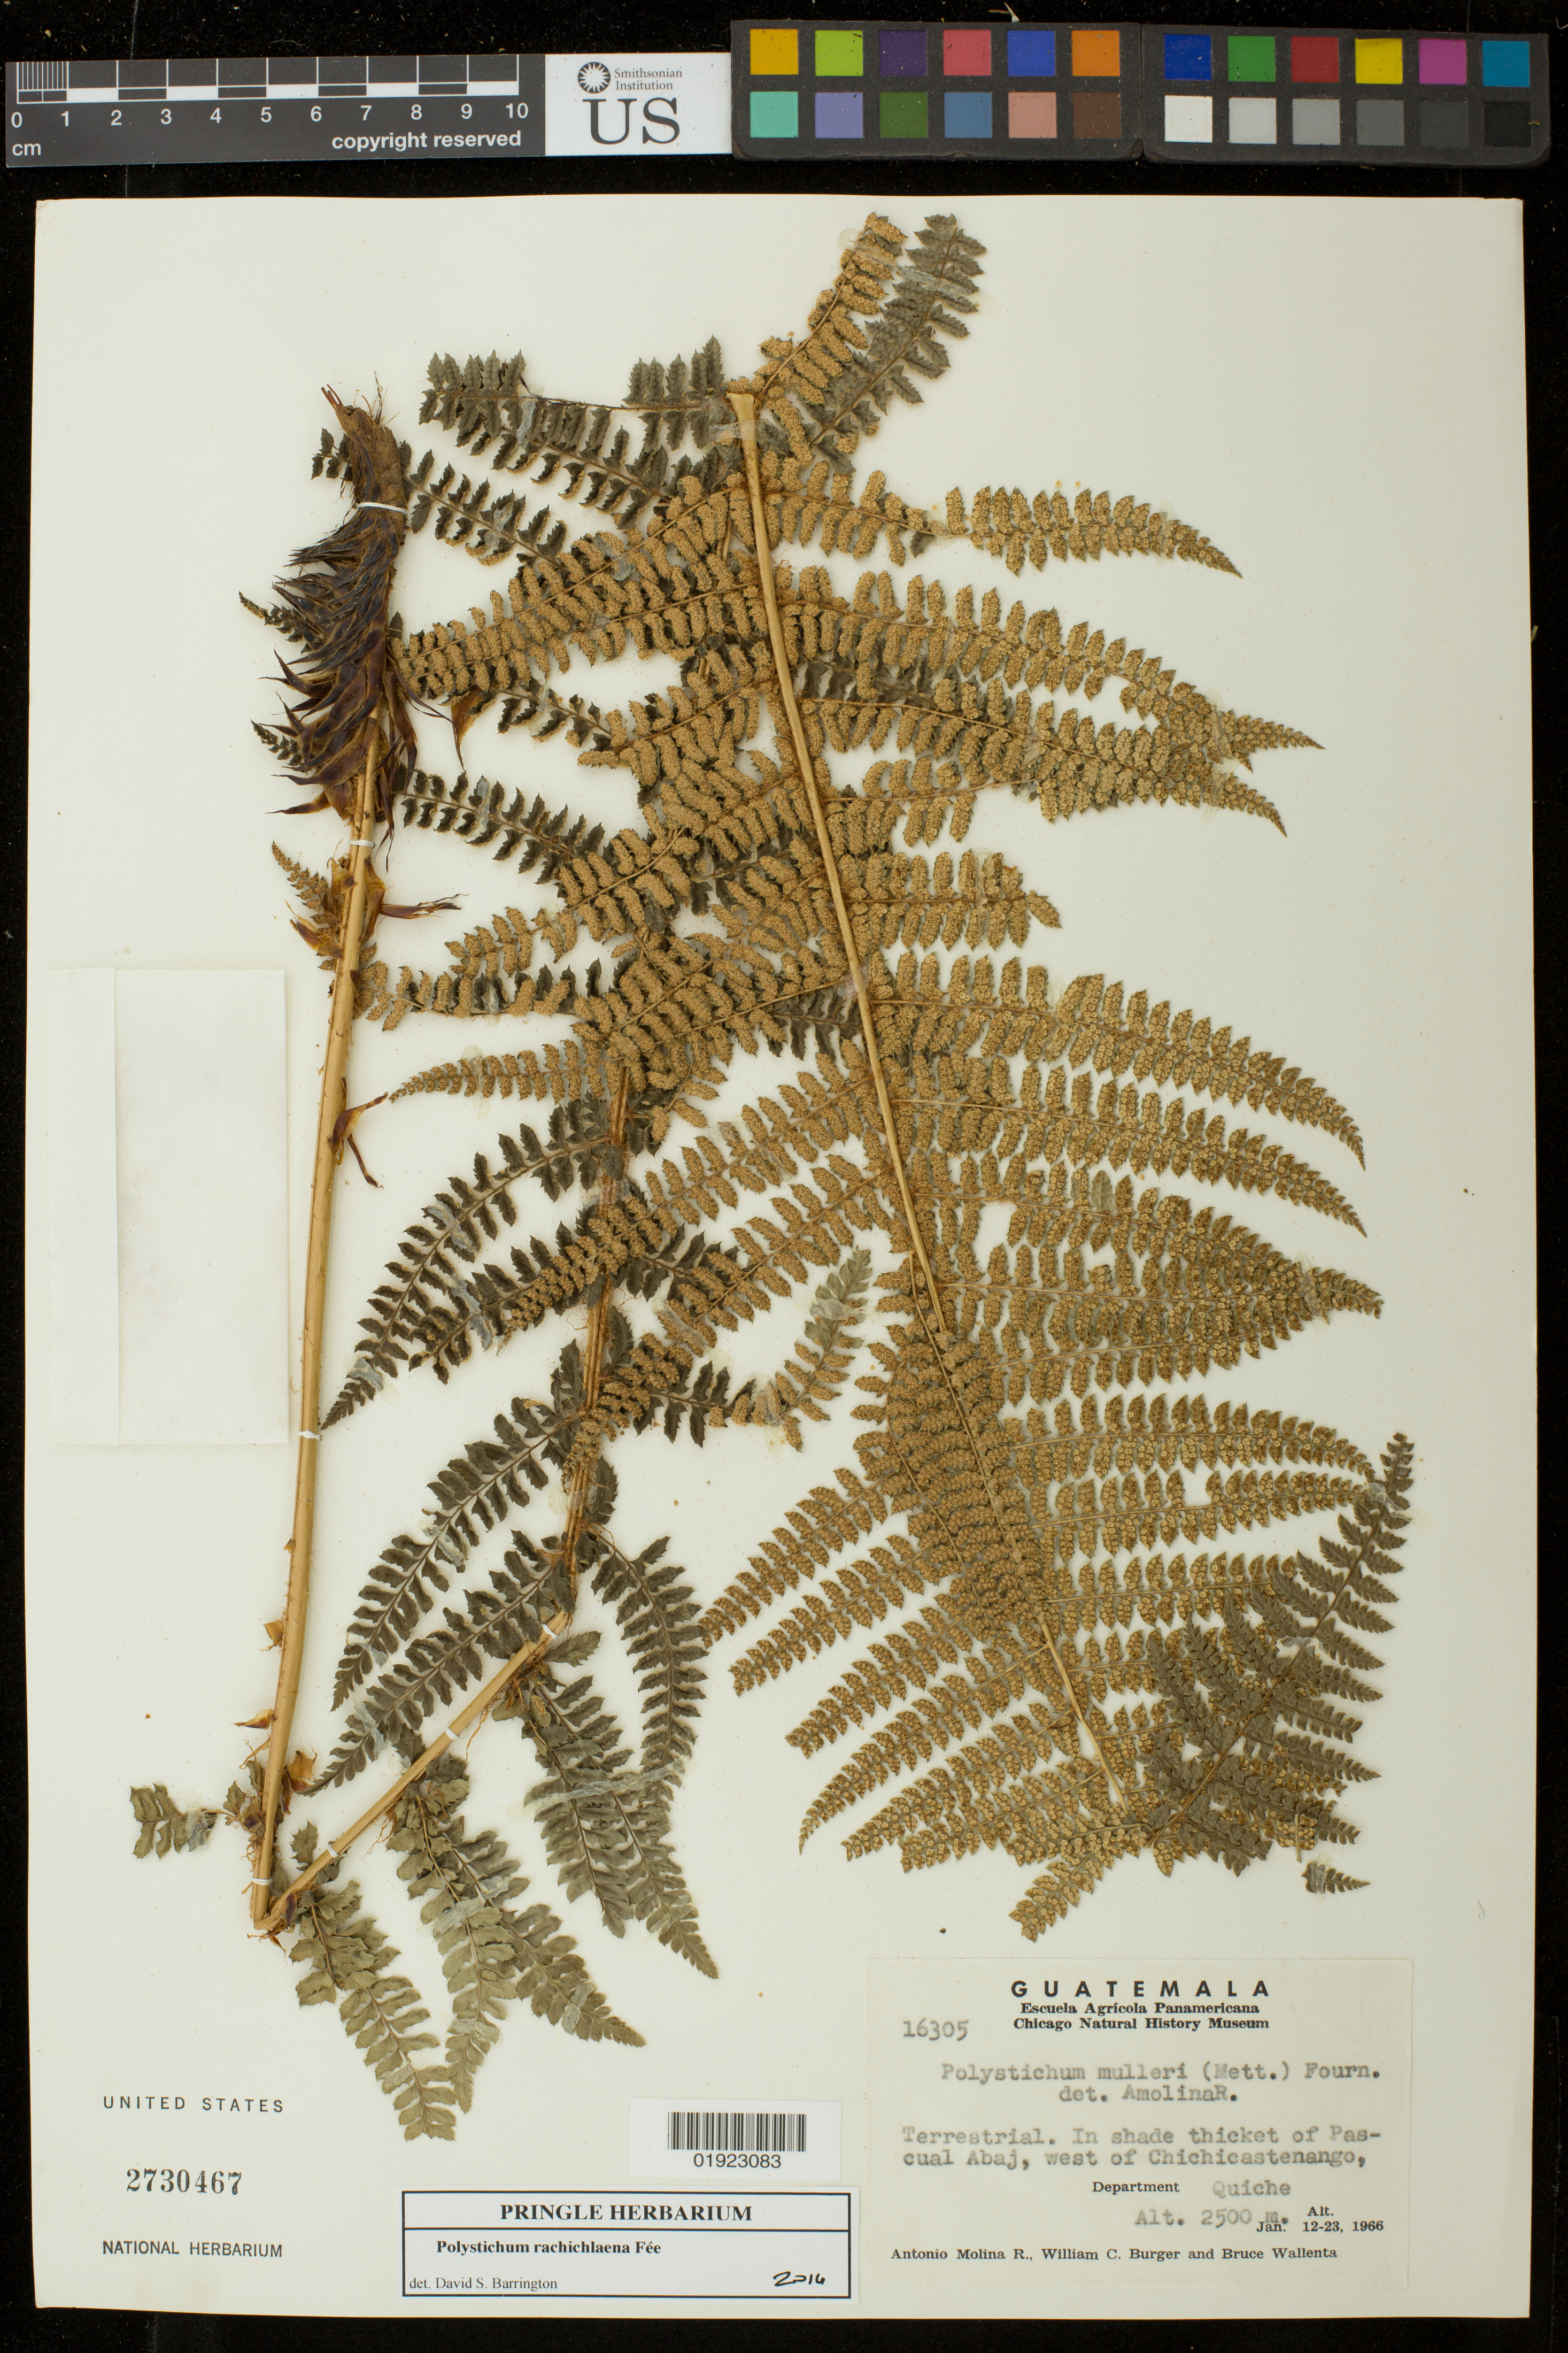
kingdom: Plantae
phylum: Tracheophyta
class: Polypodiopsida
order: Polypodiales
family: Dryopteridaceae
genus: Polystichum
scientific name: Polystichum rachichlaena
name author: Fée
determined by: Barrington, D. S., Curator (VT), University of Vermont (UNITED STATES)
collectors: A. Molina R., W. Burger & B. Wallenta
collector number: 16305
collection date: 1966-01-12/1966-01-23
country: Guatemala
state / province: El Quiché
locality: Pascual Abaj, west of Chichicastenango.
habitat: In shade thicket.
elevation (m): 2500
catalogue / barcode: US 2730467